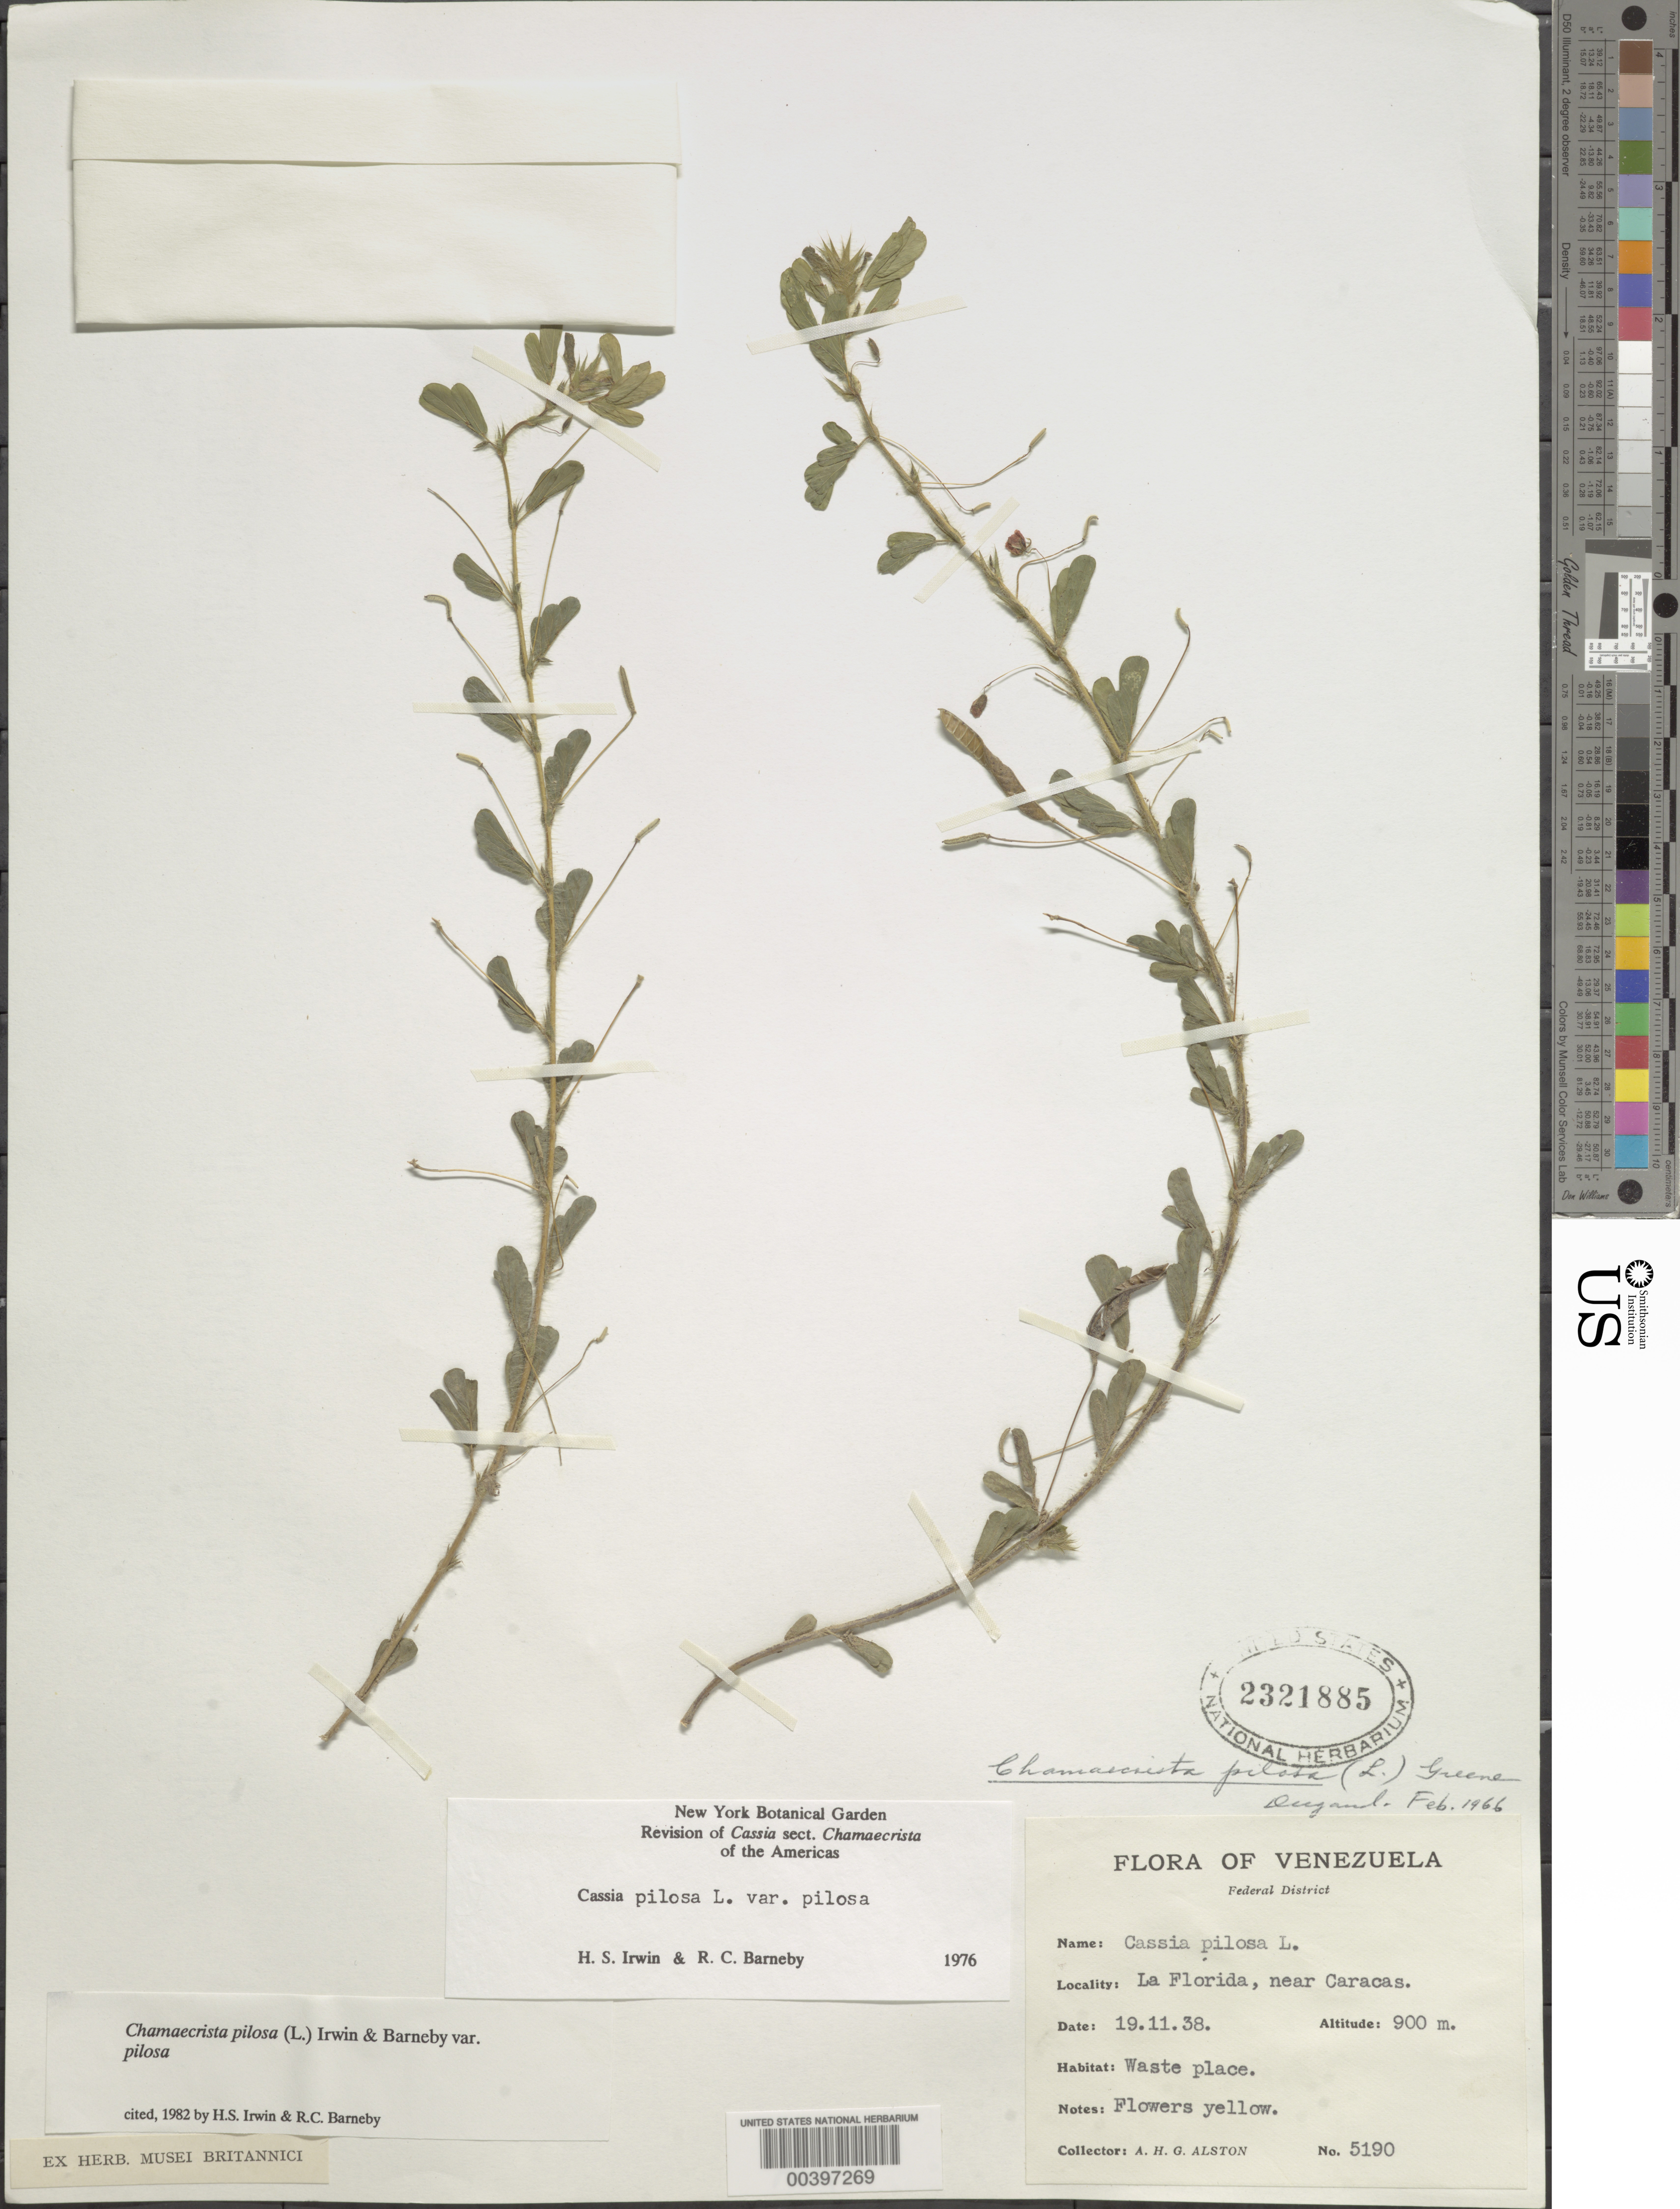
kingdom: Plantae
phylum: Tracheophyta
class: Magnoliopsida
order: Fabales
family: Fabaceae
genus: Chamaecrista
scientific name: Chamaecrista pilosa var. pilosa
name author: (L.) Greene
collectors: A. H. Alston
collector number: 5190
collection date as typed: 19 Nov 1938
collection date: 1938-11-19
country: Venezuela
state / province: Distrito Federal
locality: La florida, near caracas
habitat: Waste place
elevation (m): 900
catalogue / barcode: US 2321885